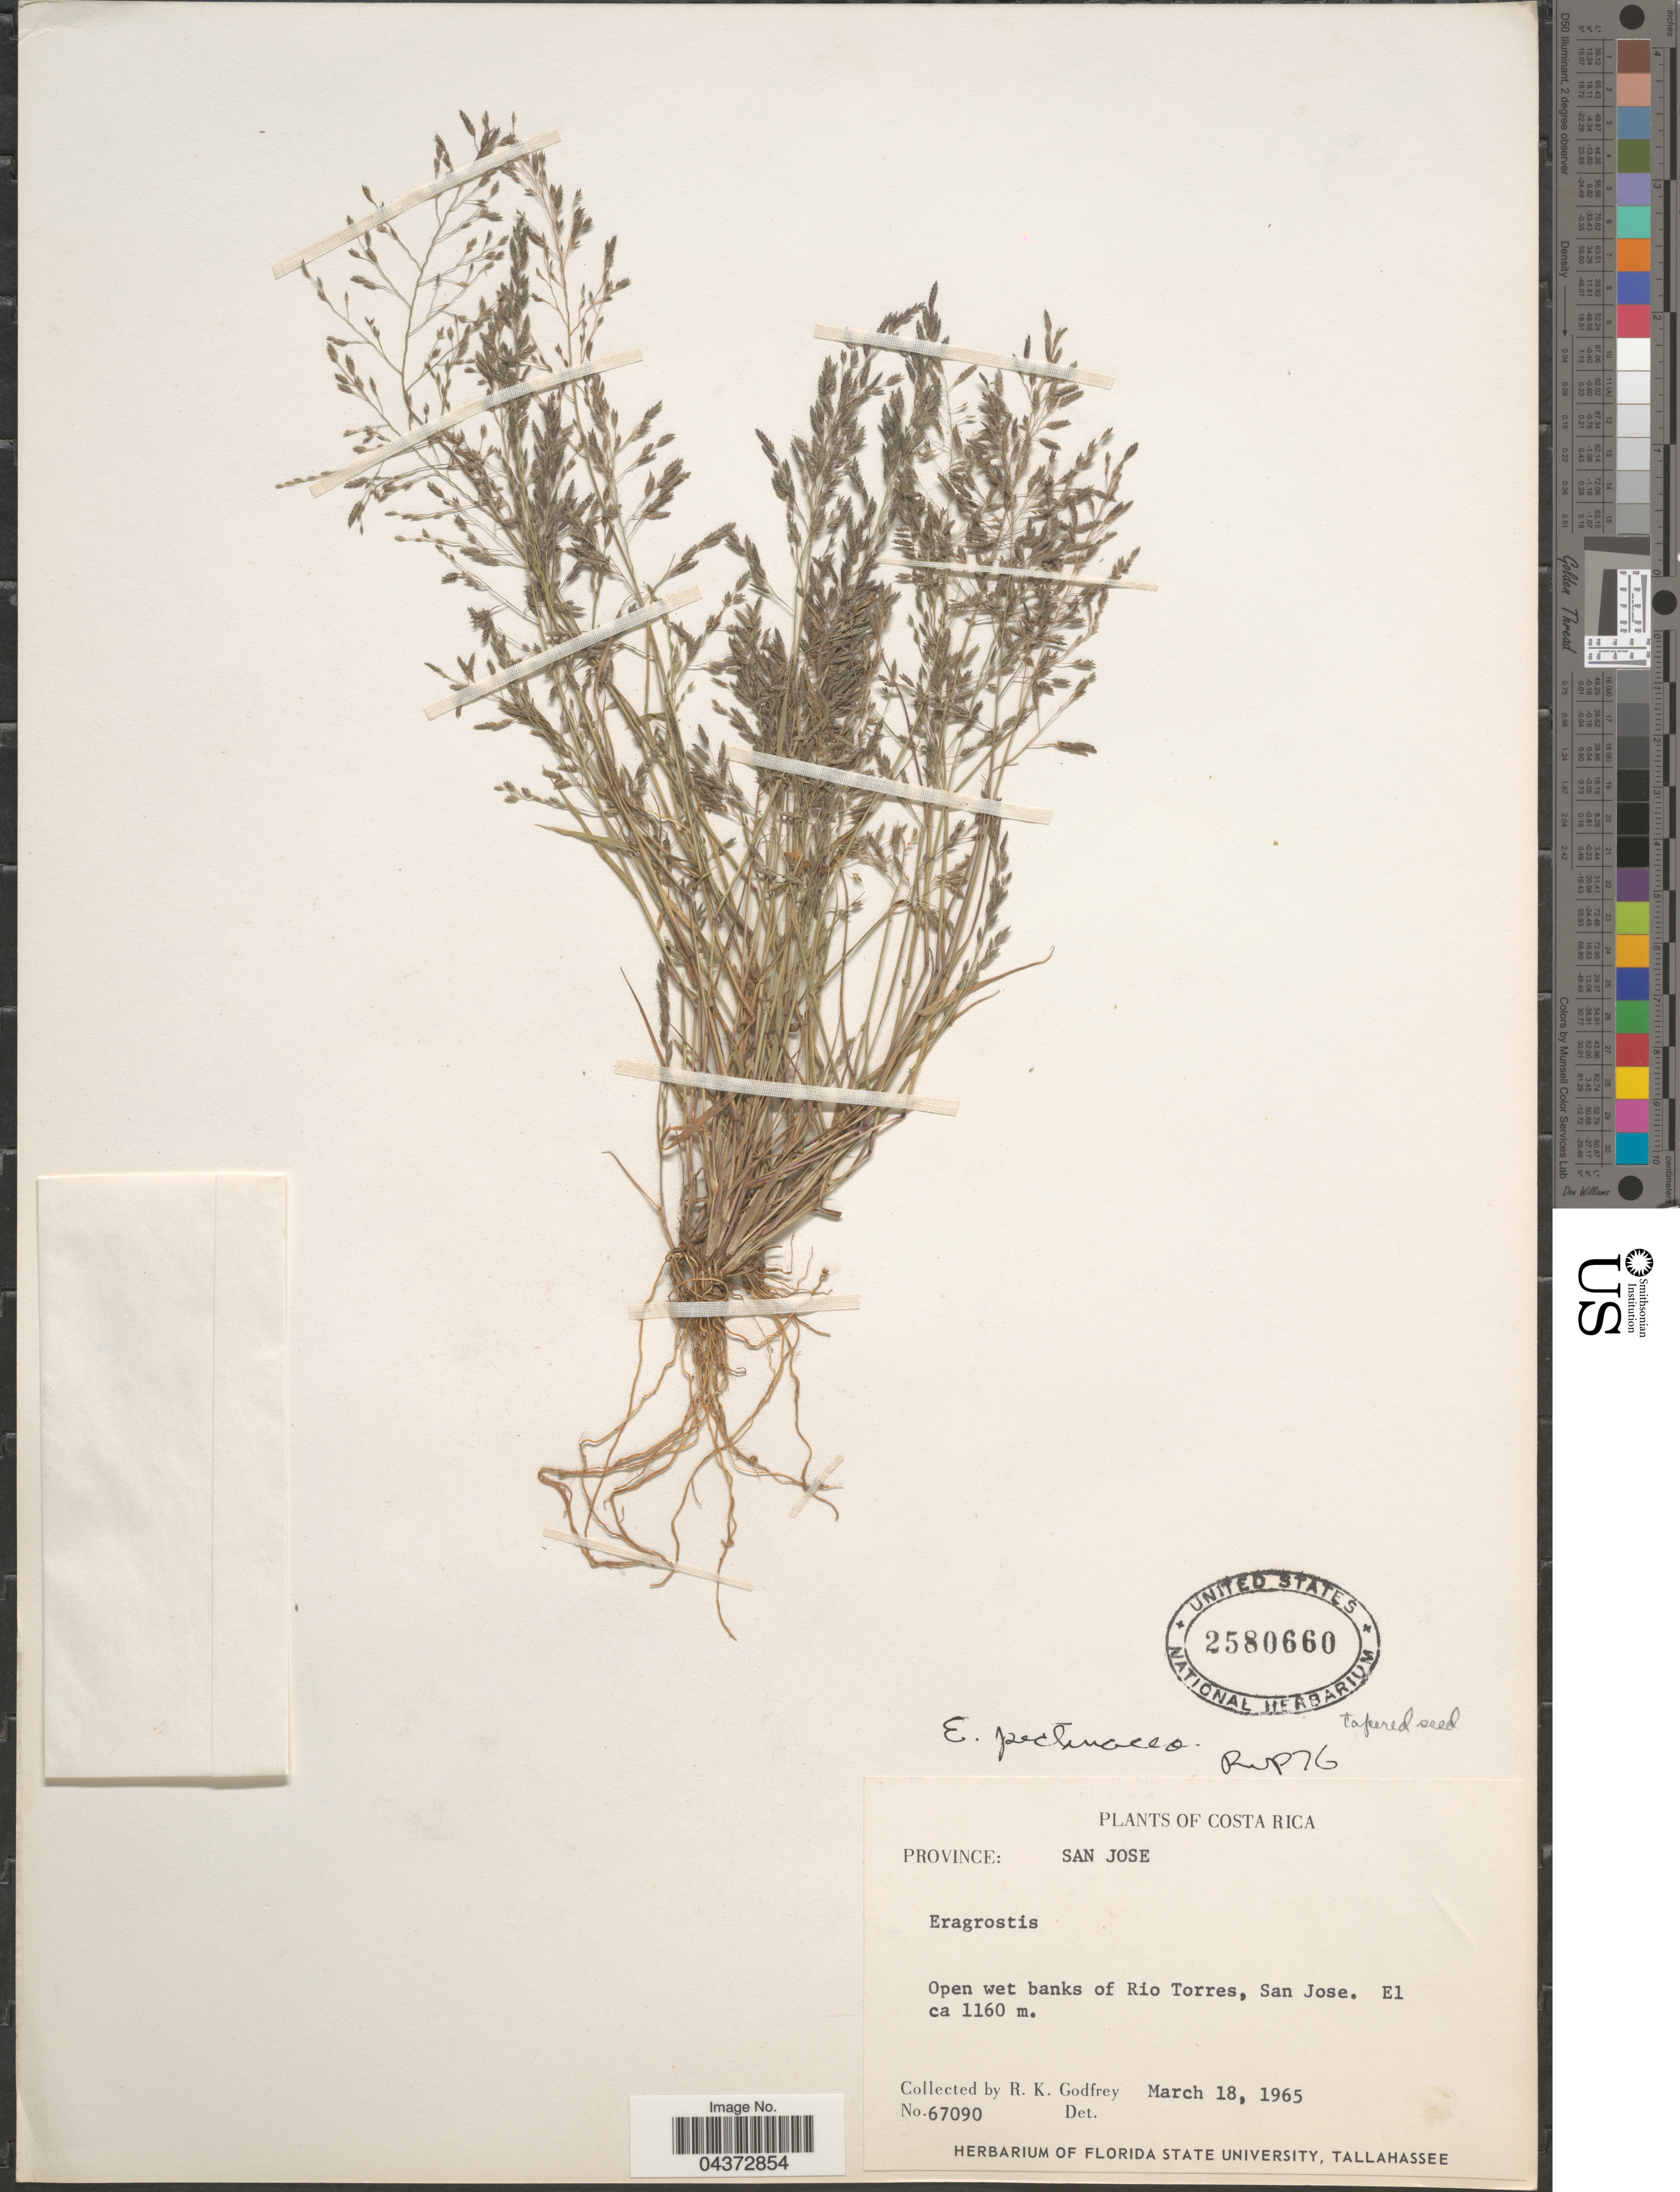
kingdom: Plantae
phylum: Tracheophyta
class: Liliopsida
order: Poales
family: Poaceae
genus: Eragrostis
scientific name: Eragrostis pectinacea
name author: (Michx.) Nees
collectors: R. K. Godfrey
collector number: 67090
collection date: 1965-03-18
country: Costa Rica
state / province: San José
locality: Open wet banks of Rio Torres, San Jose.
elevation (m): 1160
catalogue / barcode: US 2580660